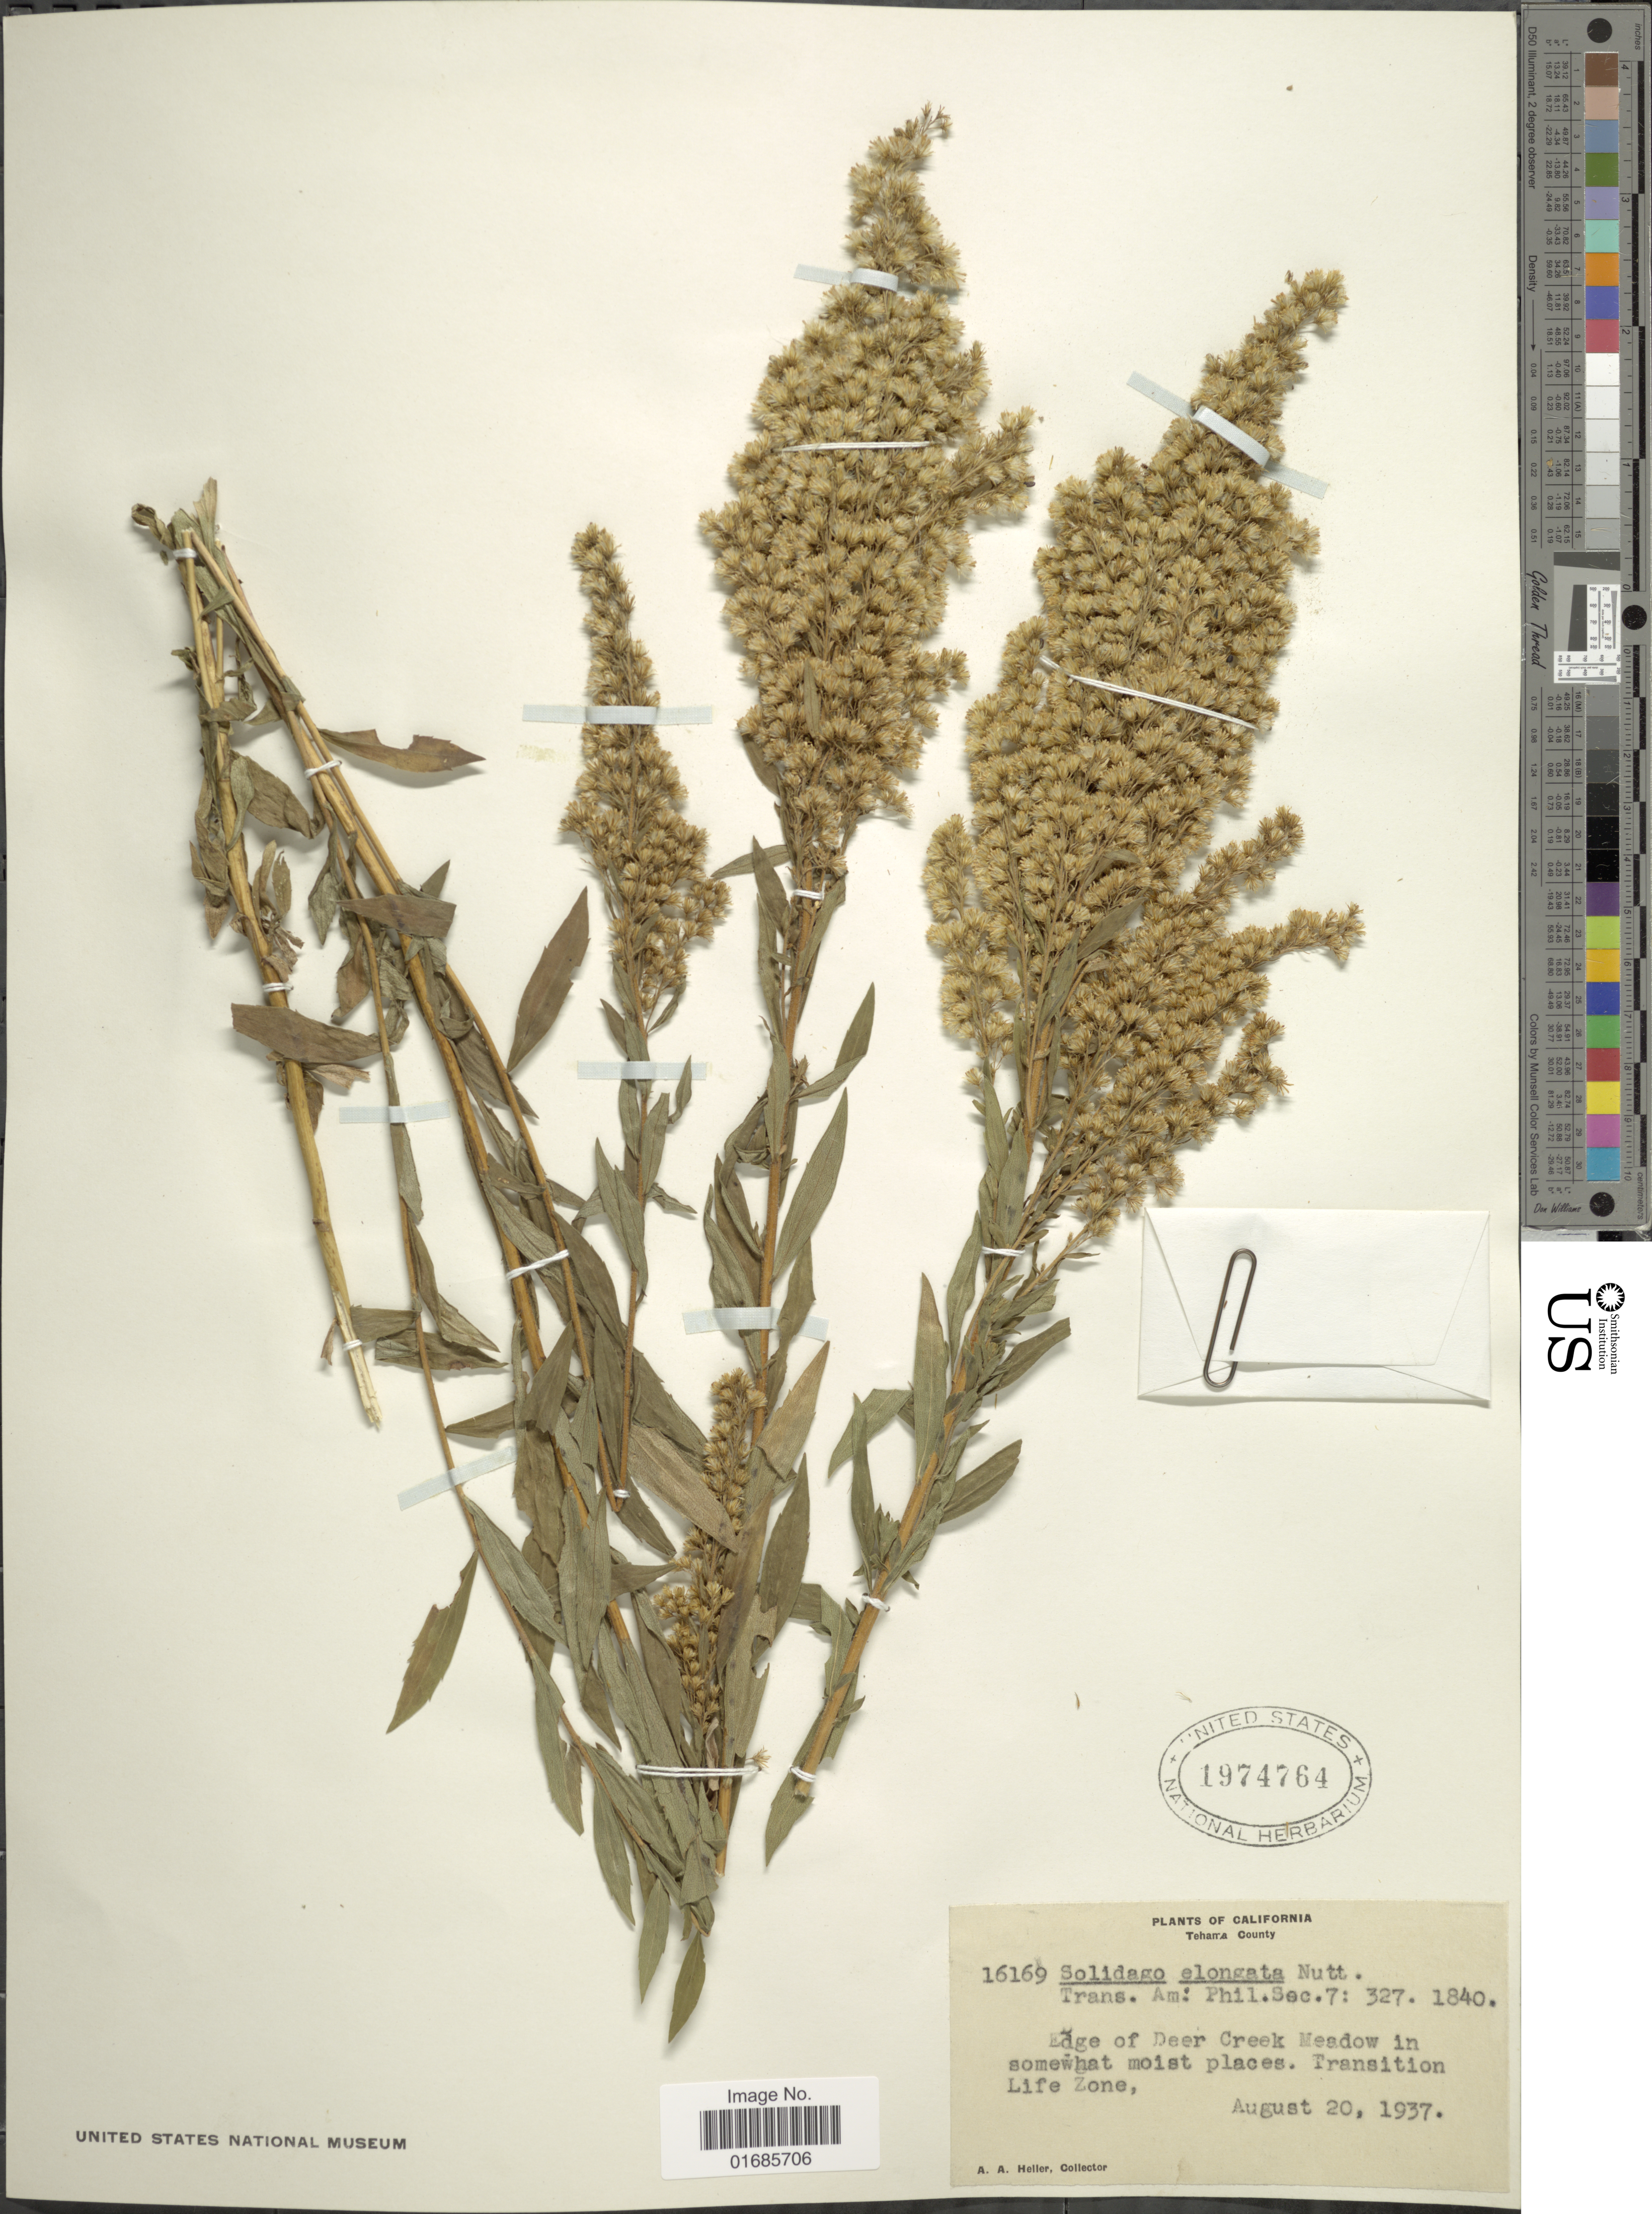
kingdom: Plantae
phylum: Tracheophyta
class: Magnoliopsida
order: Asterales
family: Asteraceae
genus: Solidago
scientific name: Solidago canadensis var. salebrosa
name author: (Piper) M.E. Jones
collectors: A. A. Heller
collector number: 16169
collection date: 1937-08-20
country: United States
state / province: California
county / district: Tehama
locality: Tehana County, edge of Deer Creek Meadow, Transition Zone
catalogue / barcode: US 1974764